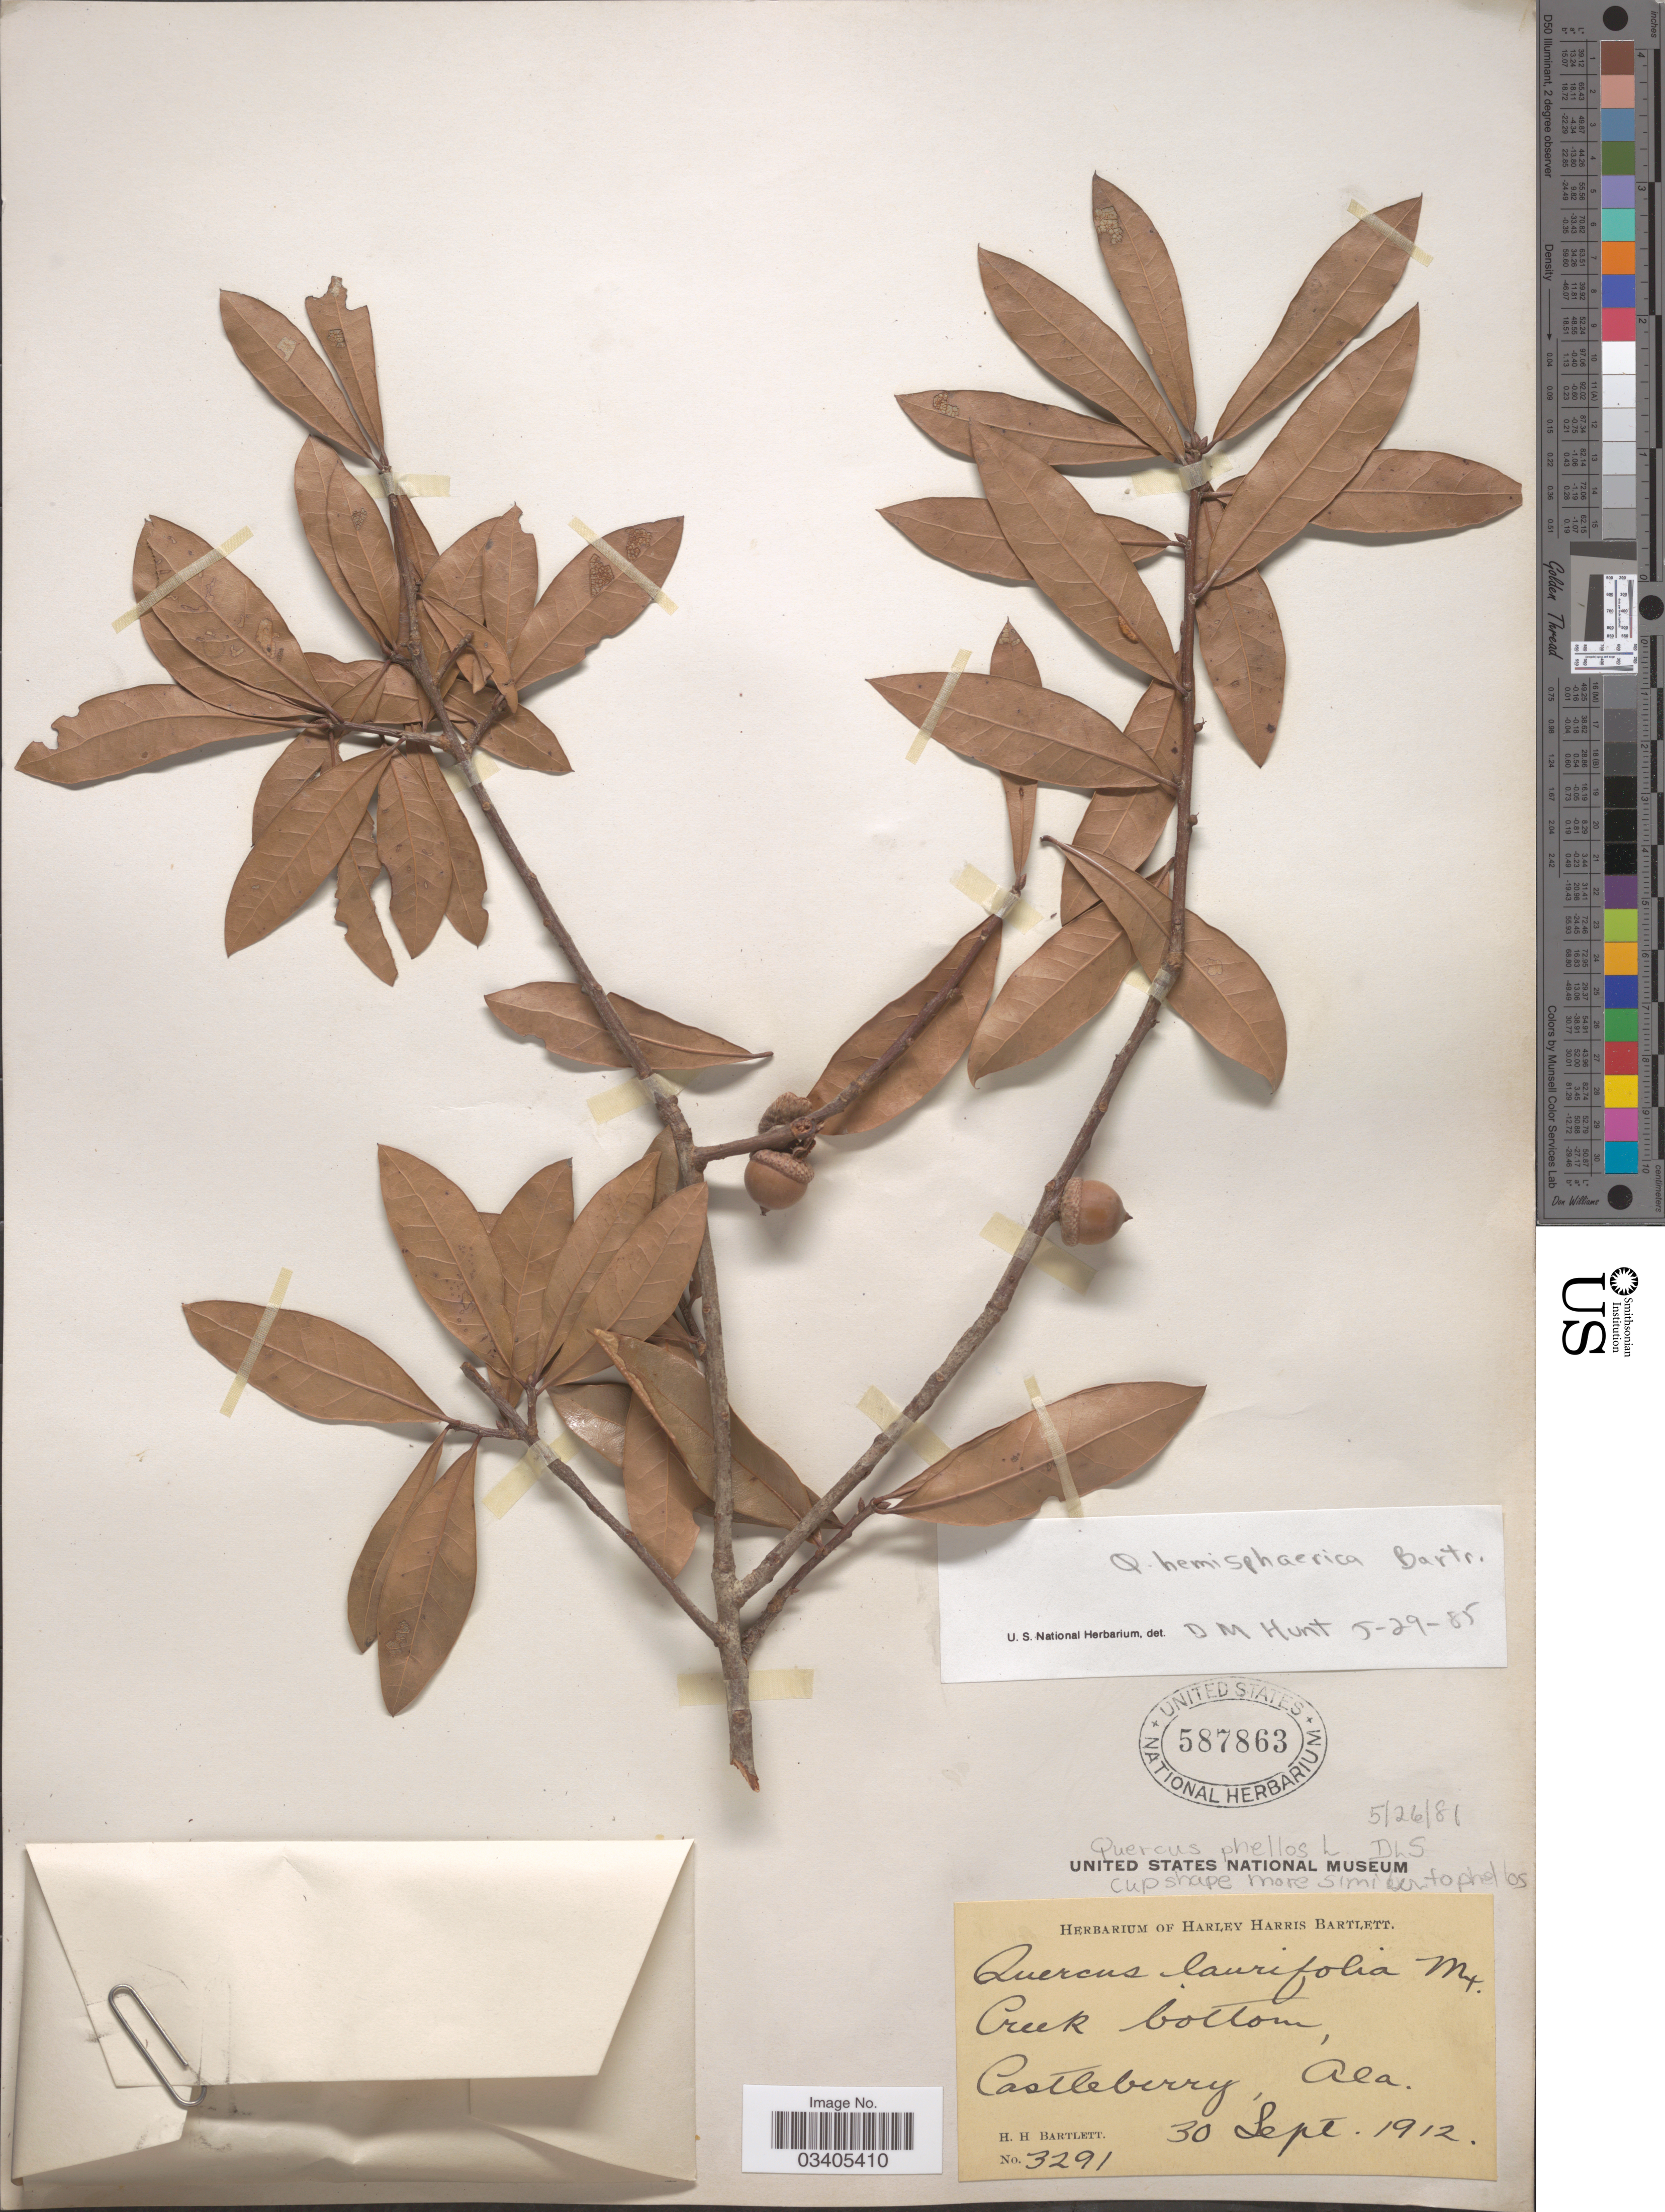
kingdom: Plantae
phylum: Tracheophyta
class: Magnoliopsida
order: Fagales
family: Fagaceae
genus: Quercus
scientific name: Quercus hemisphaerica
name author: W. Bartram ex Willd.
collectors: H. H. Bartlett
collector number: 3291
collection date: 1912-09-30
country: United States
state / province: Alabama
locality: Creek bottom, Castleberry.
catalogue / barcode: US 587863